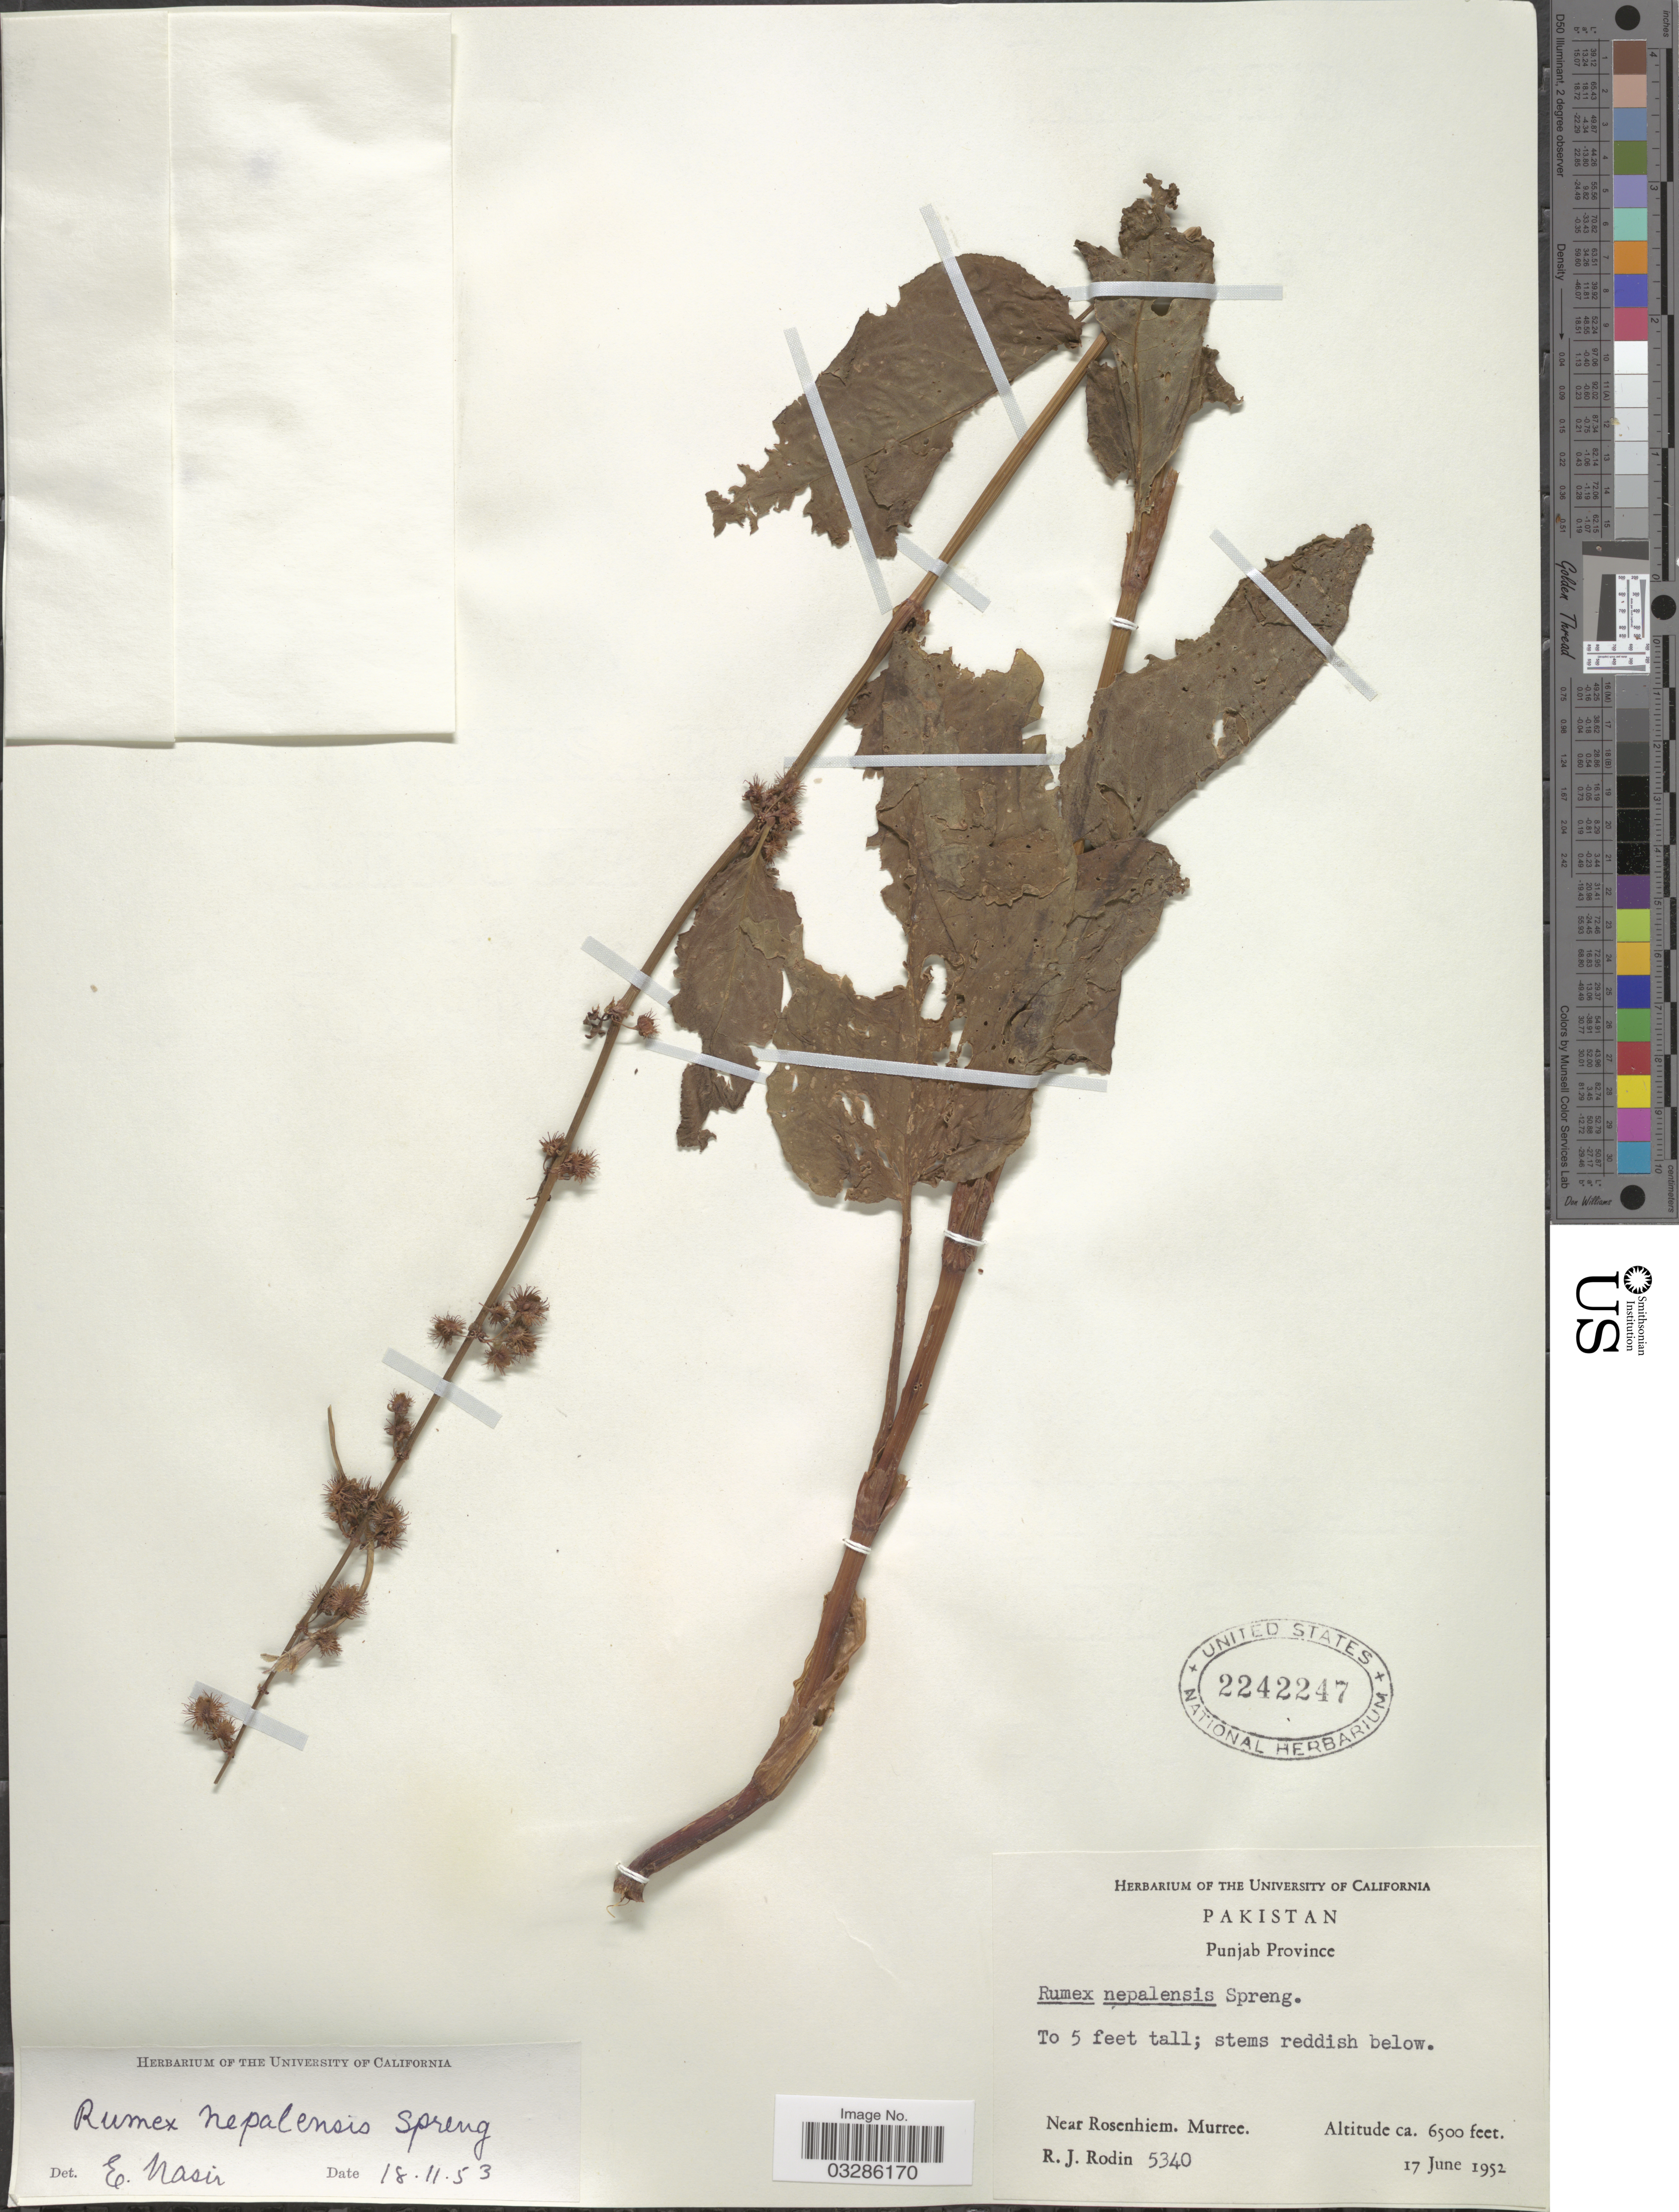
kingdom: Plantae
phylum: Tracheophyta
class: Magnoliopsida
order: Caryophyllales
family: Polygonaceae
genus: Rumex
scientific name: Rumex nepalensis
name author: Spreng.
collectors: R. J. Rodin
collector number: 5340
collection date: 1952-06-17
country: Pakistan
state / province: Punjab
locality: Punjab Province. Near Rosenhiem. Murree.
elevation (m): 1981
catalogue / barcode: US 2242247